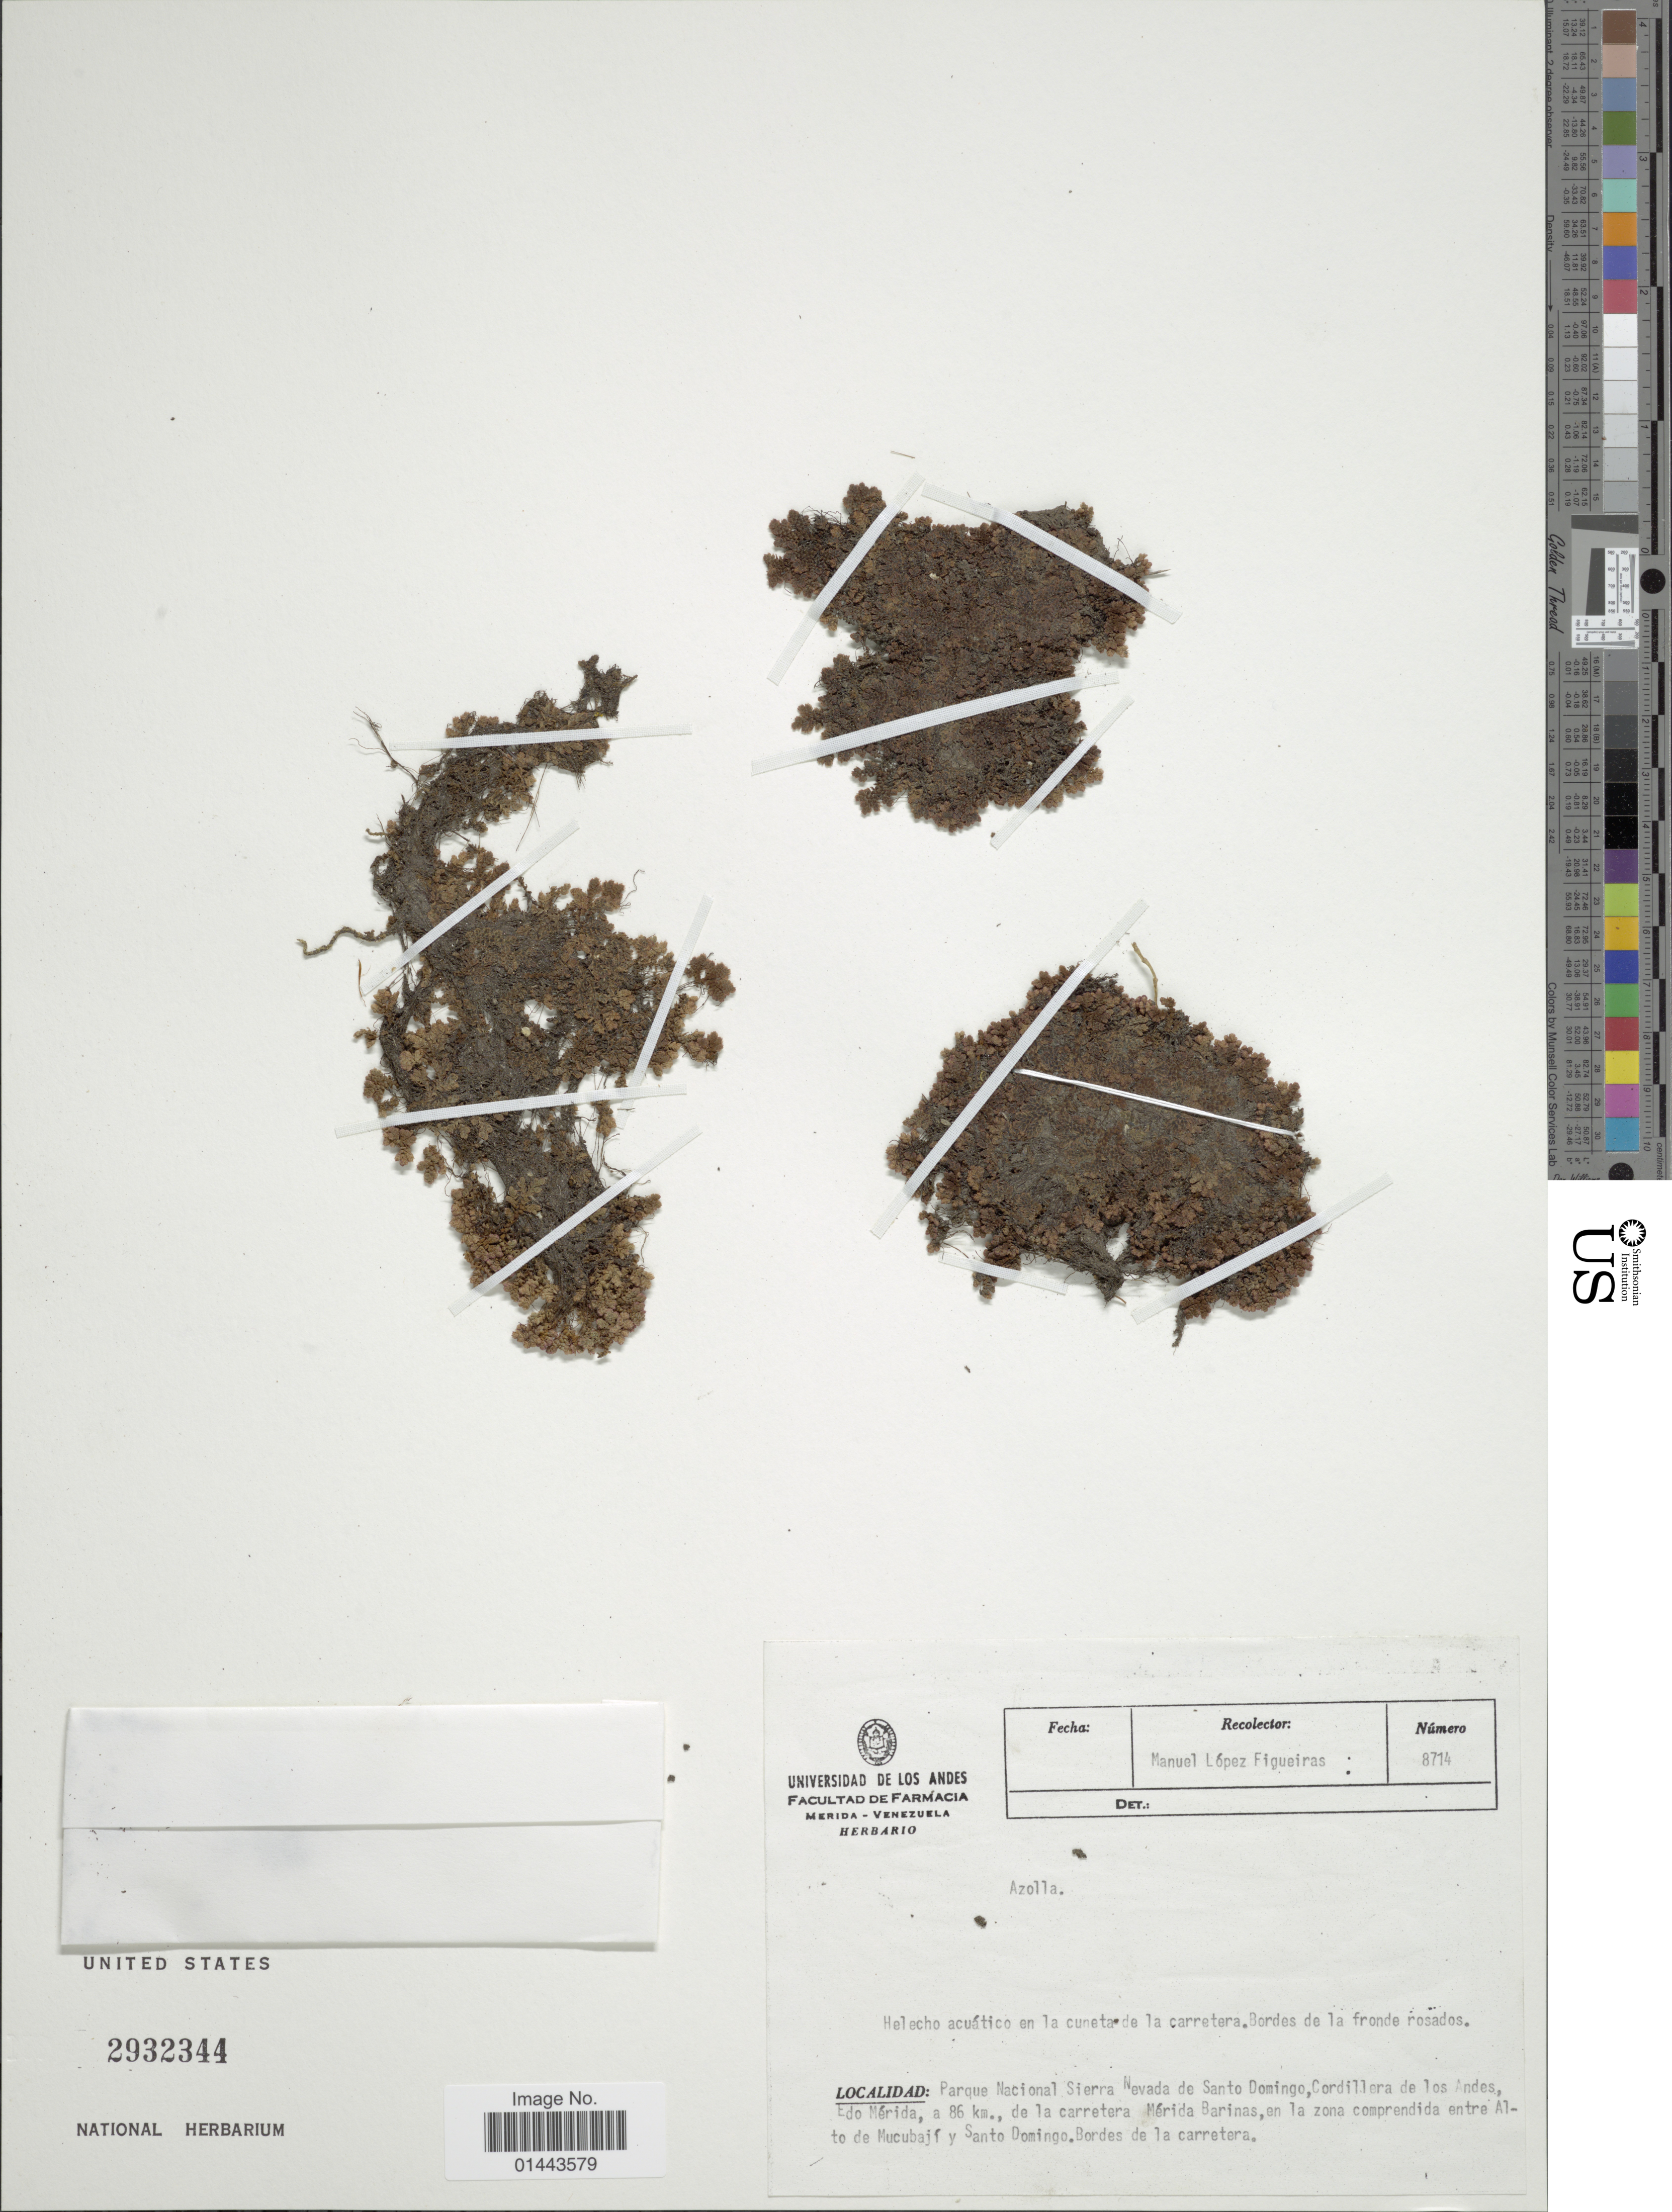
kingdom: Plantae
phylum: Tracheophyta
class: Polypodiopsida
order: Salviniales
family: Salviniaceae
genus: Azolla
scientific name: Azolla sp.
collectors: M. López Figueiras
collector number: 8714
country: Venezuela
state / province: Mérida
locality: Parque Nacional Sierra Neveda de Santo Domingo, Cordillera de los Andes, Edo Merida, a 86 km., de la carretera. Merida Barinas, en la zona comprendida entre Alto de Mucabaji y Santo Domingo. Borde de la carretera.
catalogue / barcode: US 2932344